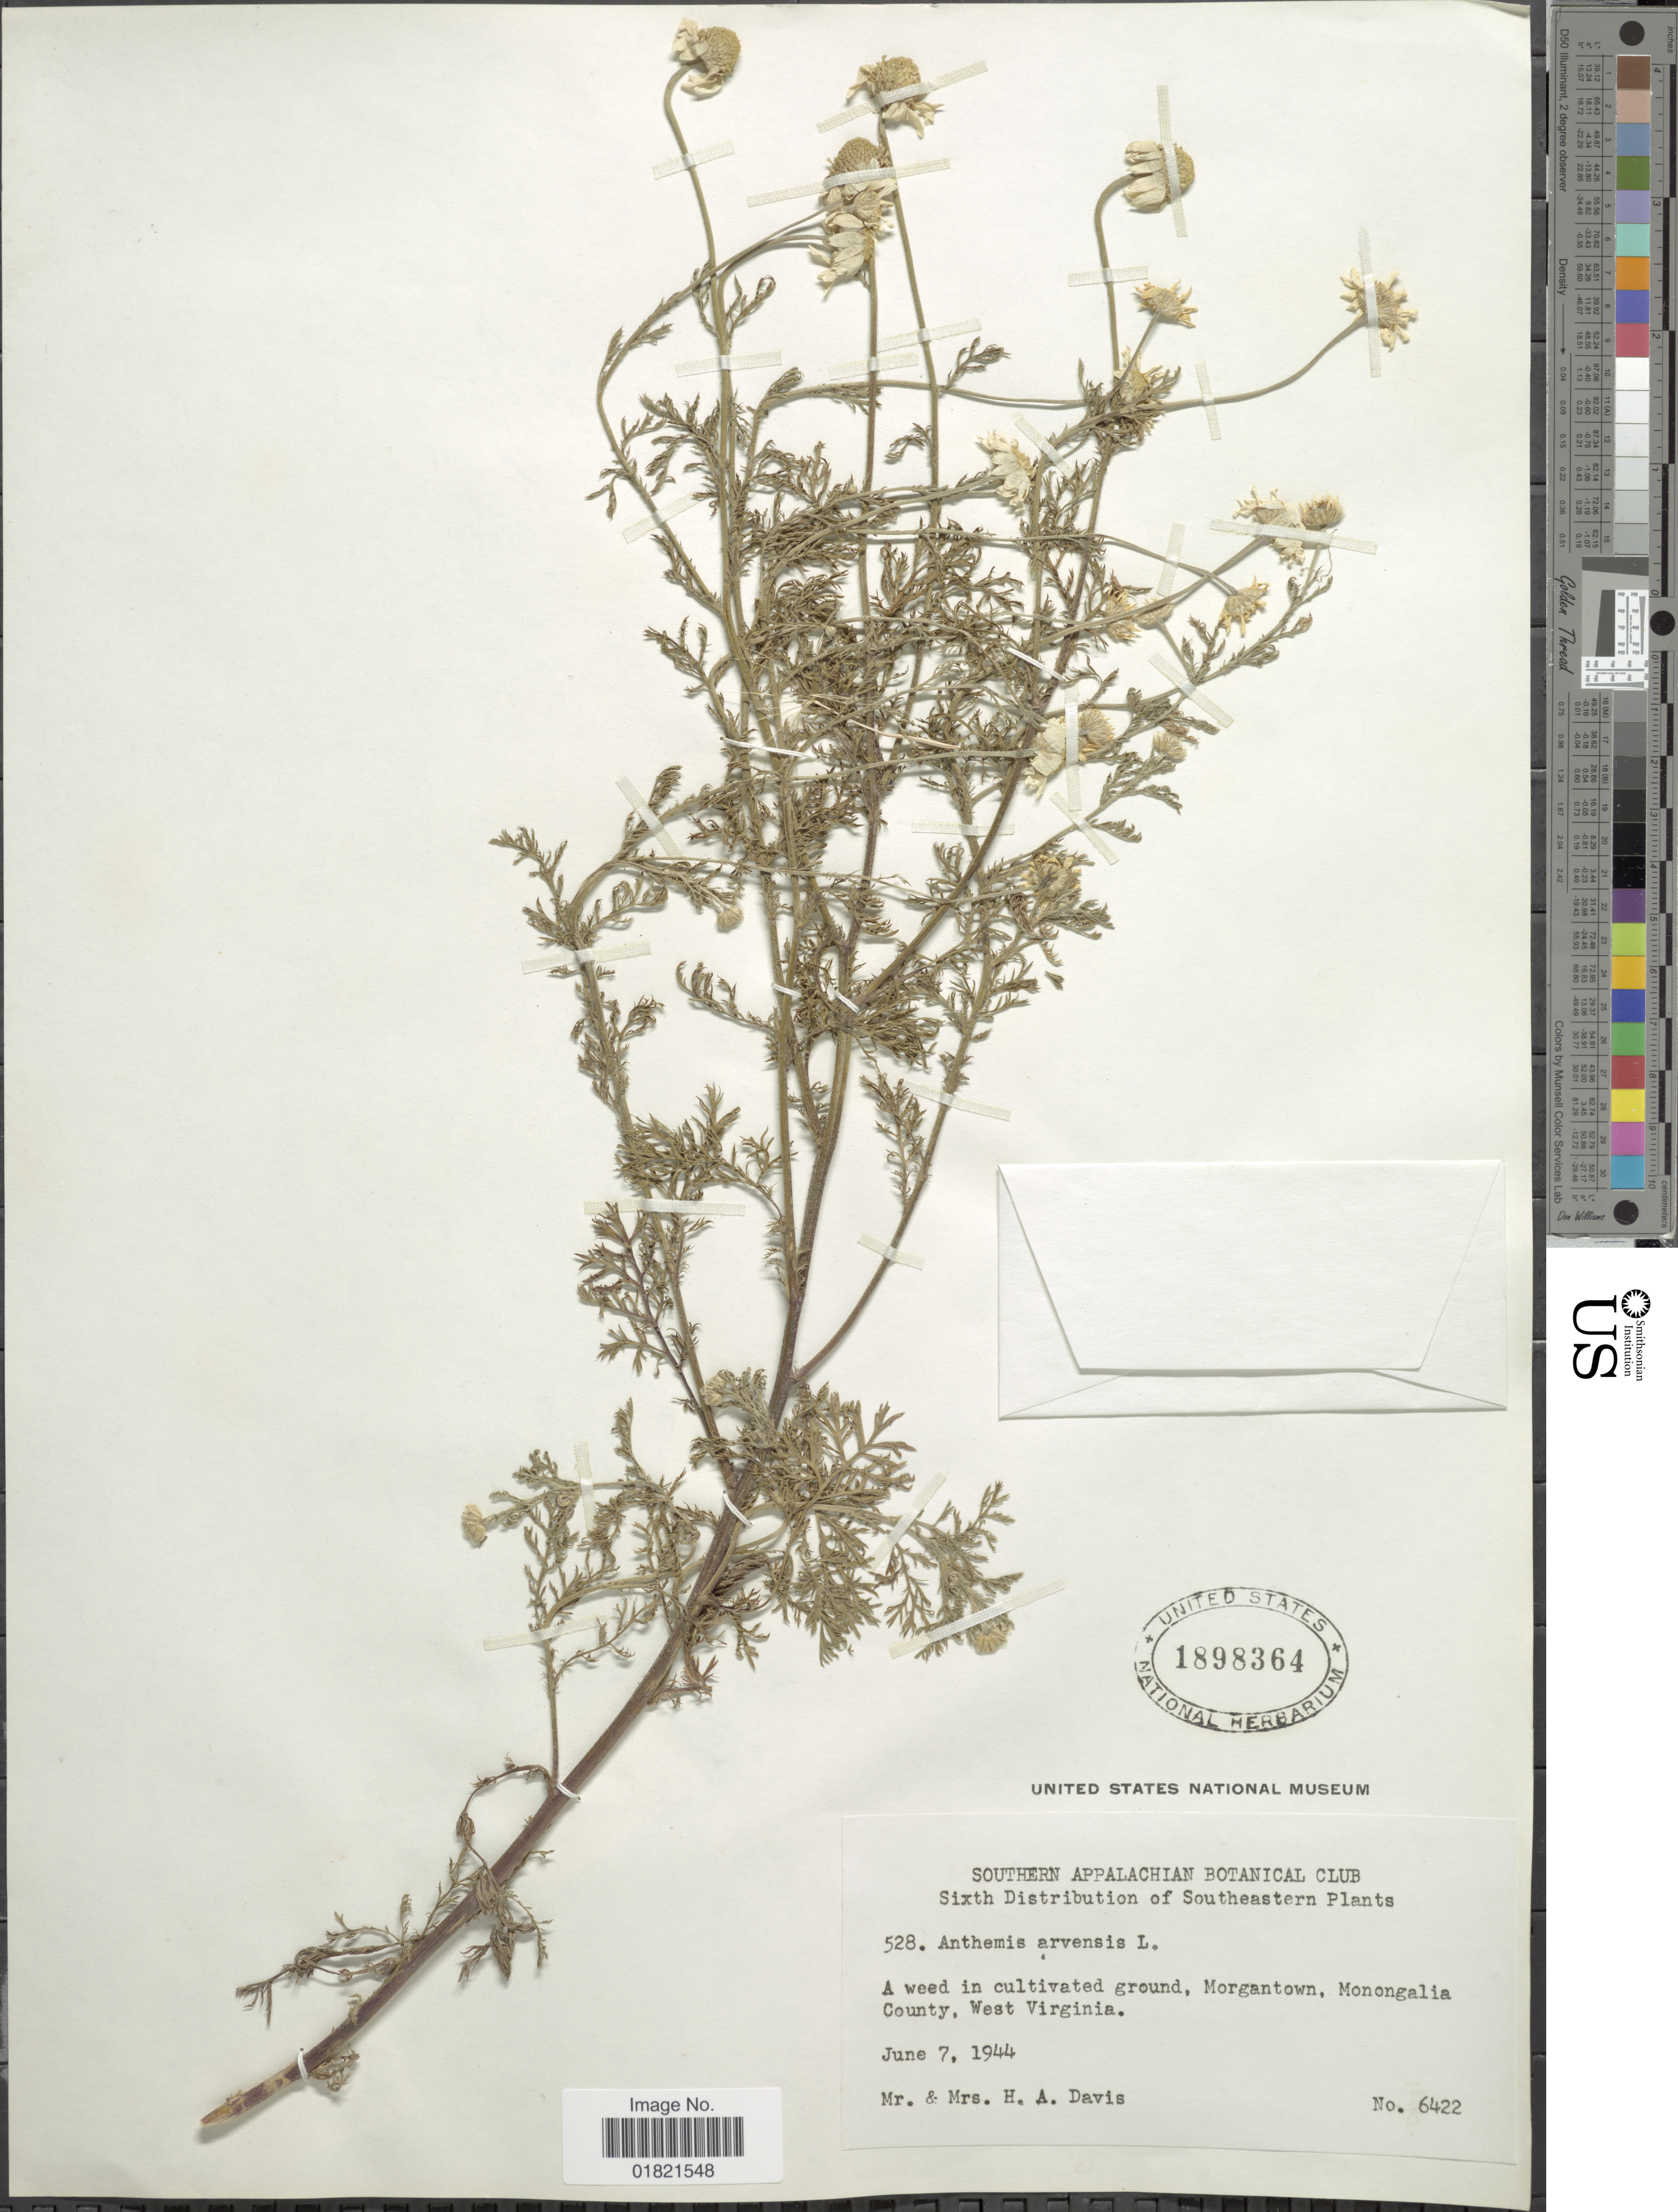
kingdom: Plantae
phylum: Tracheophyta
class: Magnoliopsida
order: Asterales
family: Asteraceae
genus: Anthemis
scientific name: Anthemis arvensis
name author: L.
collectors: H. Davis & H. Davis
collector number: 6422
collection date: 1944-06-07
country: United States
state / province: West Virginia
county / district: Monongalia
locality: Morgantown, Monogalia County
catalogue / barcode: US 1898364